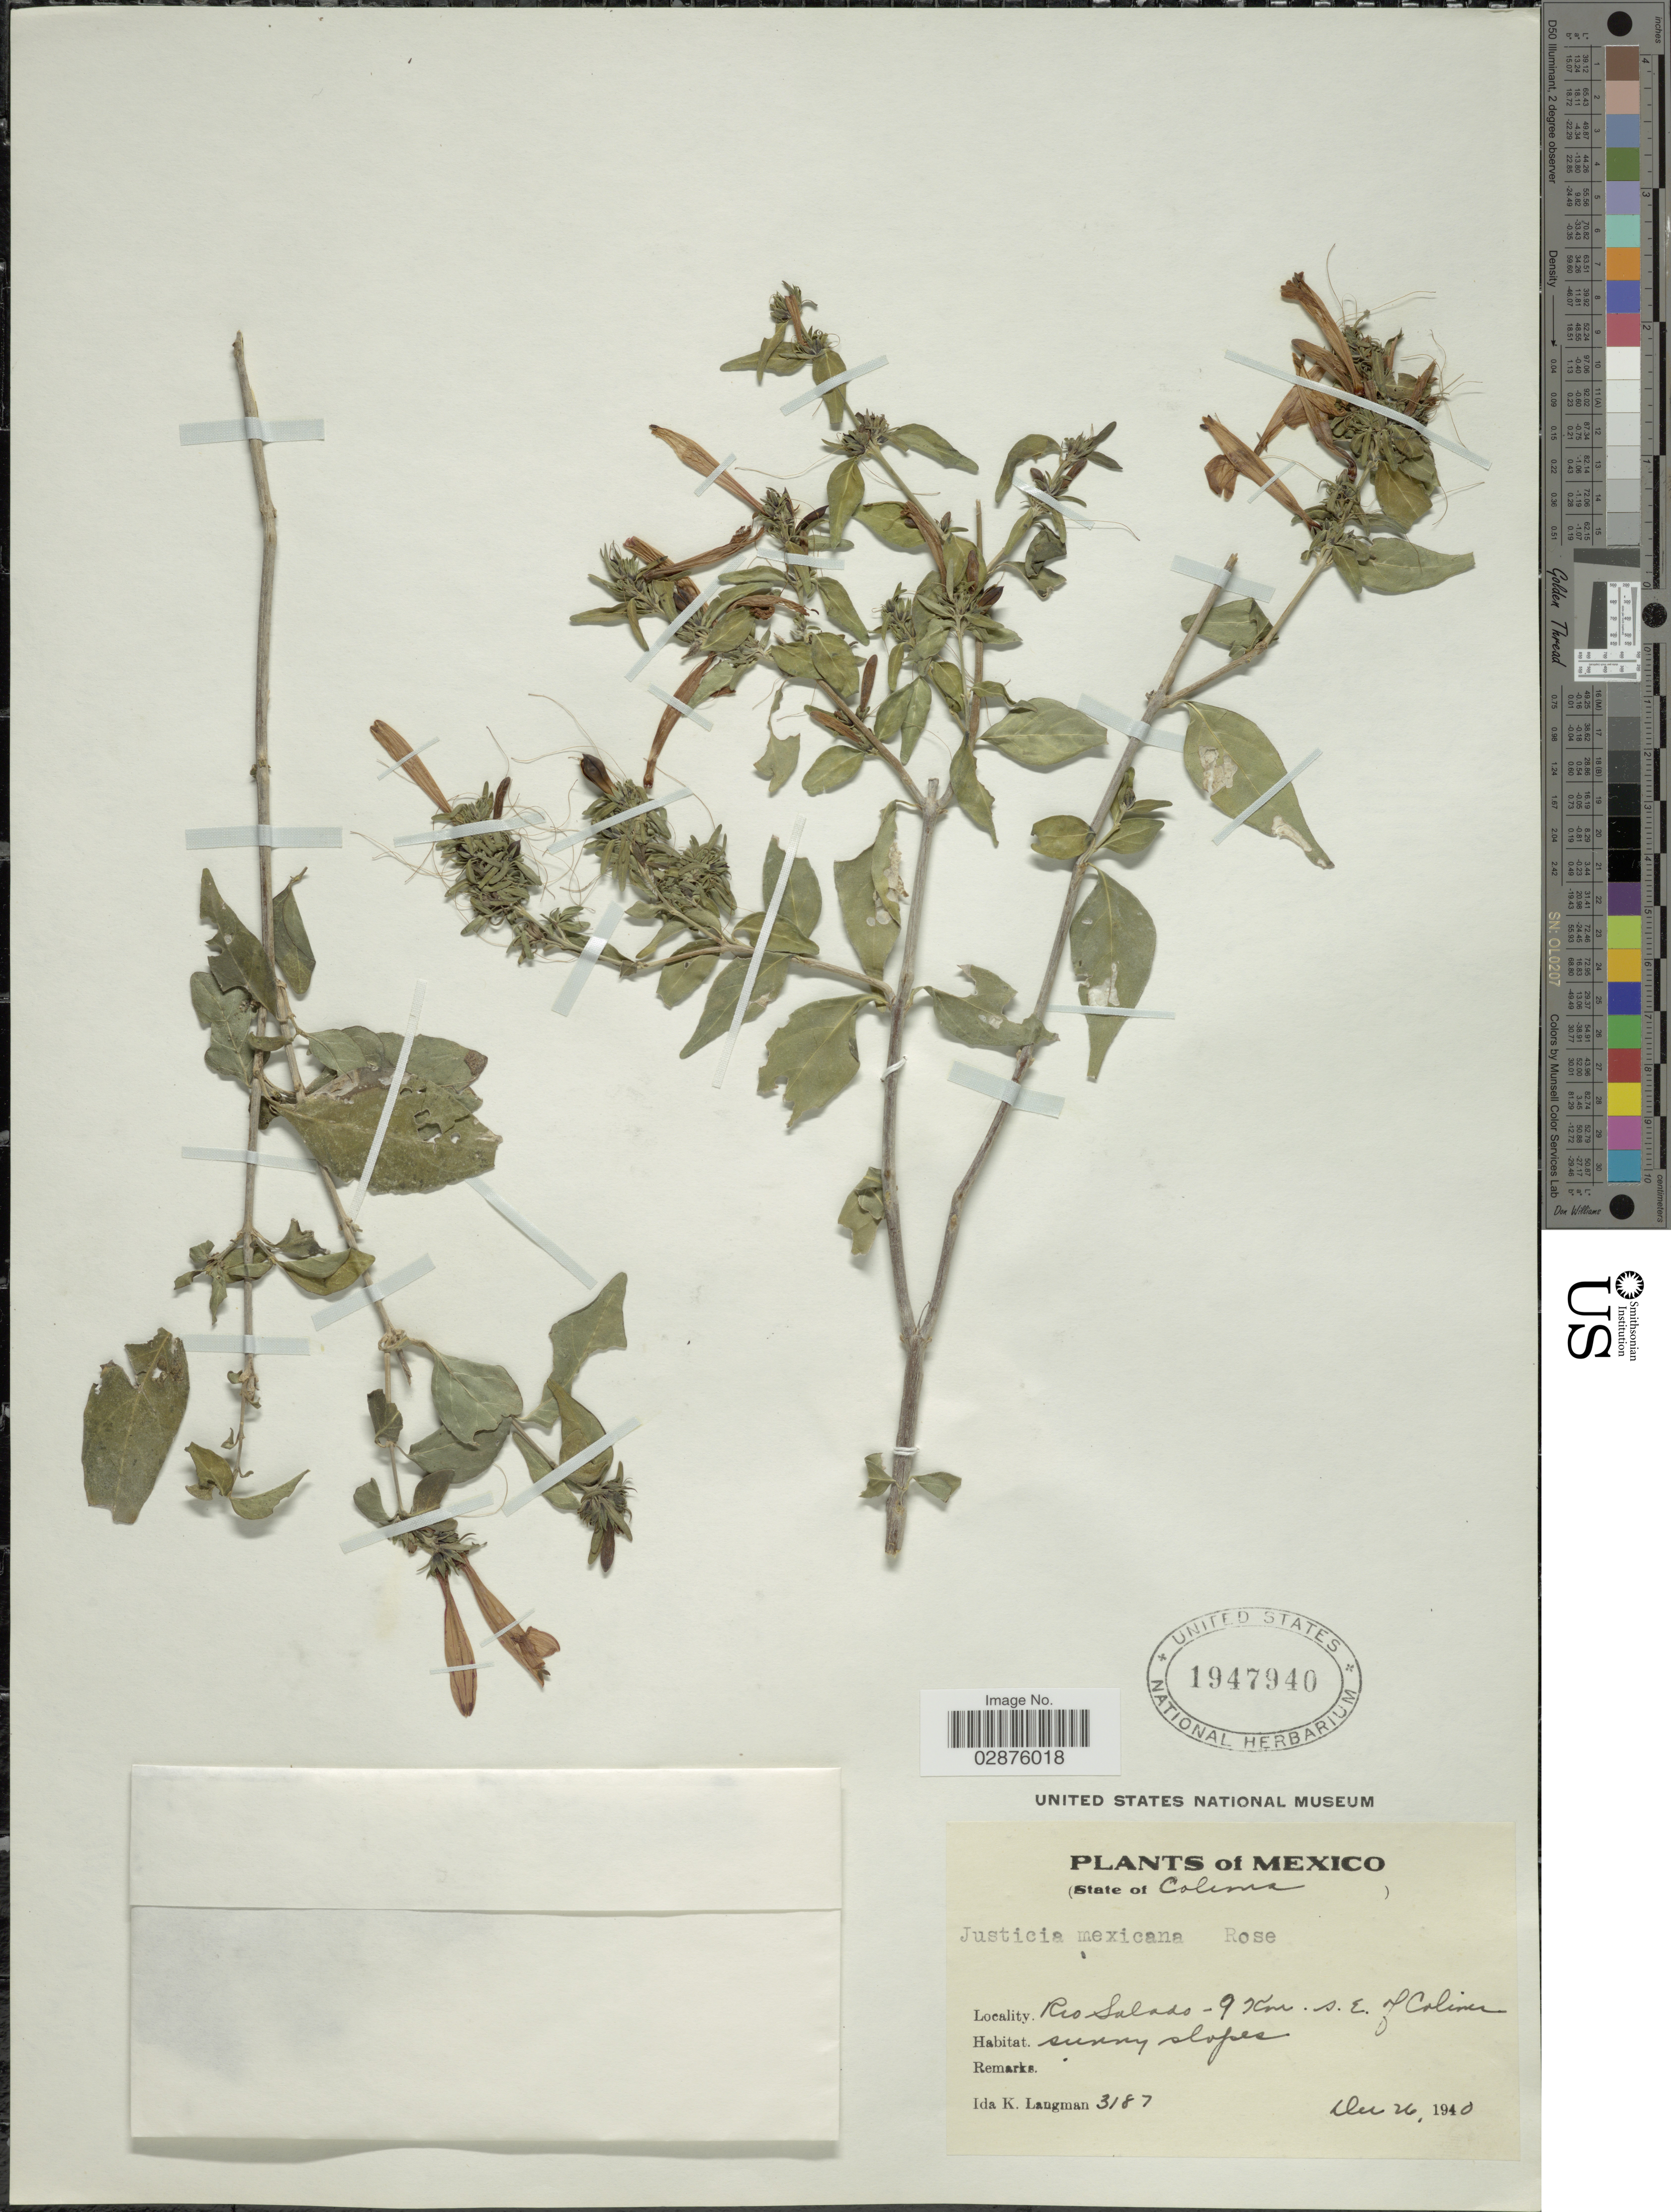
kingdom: Plantae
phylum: Tracheophyta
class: Magnoliopsida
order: Lamiales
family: Acanthaceae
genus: Justicia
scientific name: Justicia candicans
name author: (Nees) L.D. Benson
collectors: I. K. Langman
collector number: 3187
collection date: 1940-12-26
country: Mexico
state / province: Colima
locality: State of Colima, Rio Salado - 9 Km. s.e.of Colima.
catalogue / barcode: US 1947940